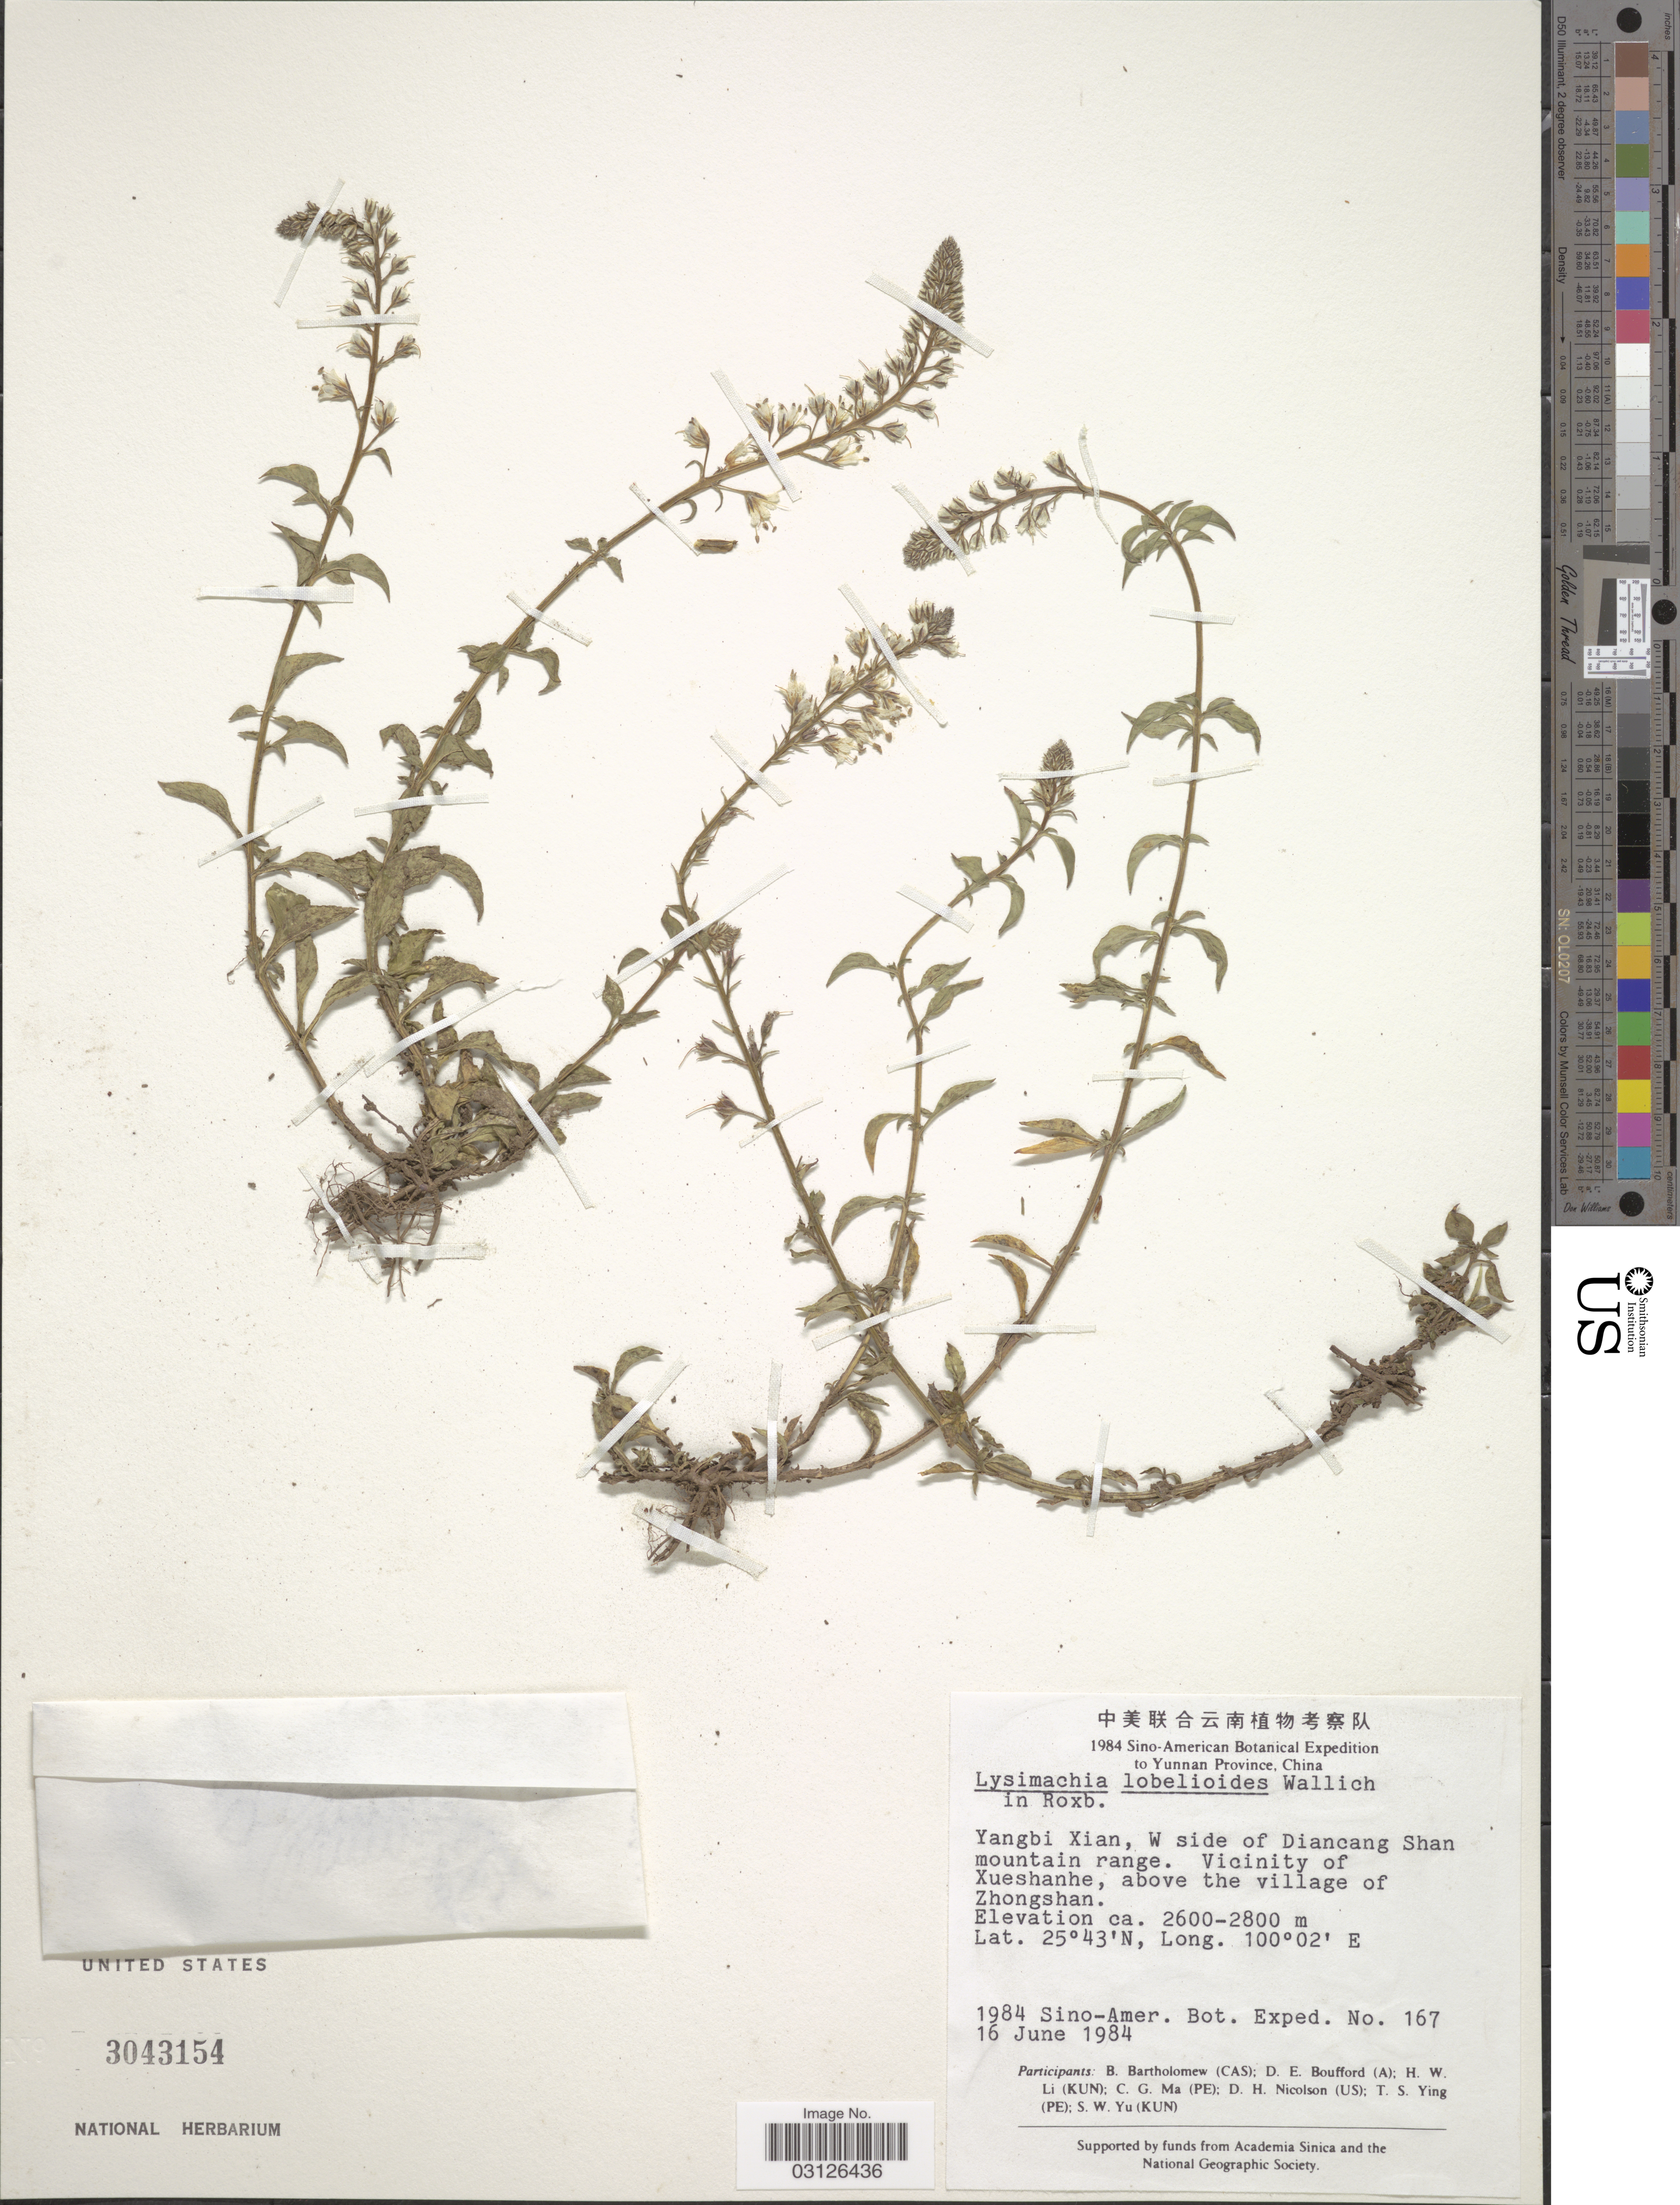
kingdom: Plantae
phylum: Tracheophyta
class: Magnoliopsida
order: Ericales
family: Primulaceae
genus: Lysimachia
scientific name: Lysimachia lobelioides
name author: Wall.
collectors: Sino-Amer. Bot. Exped. 1984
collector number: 167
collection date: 1984-06-16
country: China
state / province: Yunnan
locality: Yangbi Xian, W side of Diancang Shan mountain range. Vicinity of Xueshanhe, above the village of Zhongshan.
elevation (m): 2600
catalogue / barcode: US 3043154